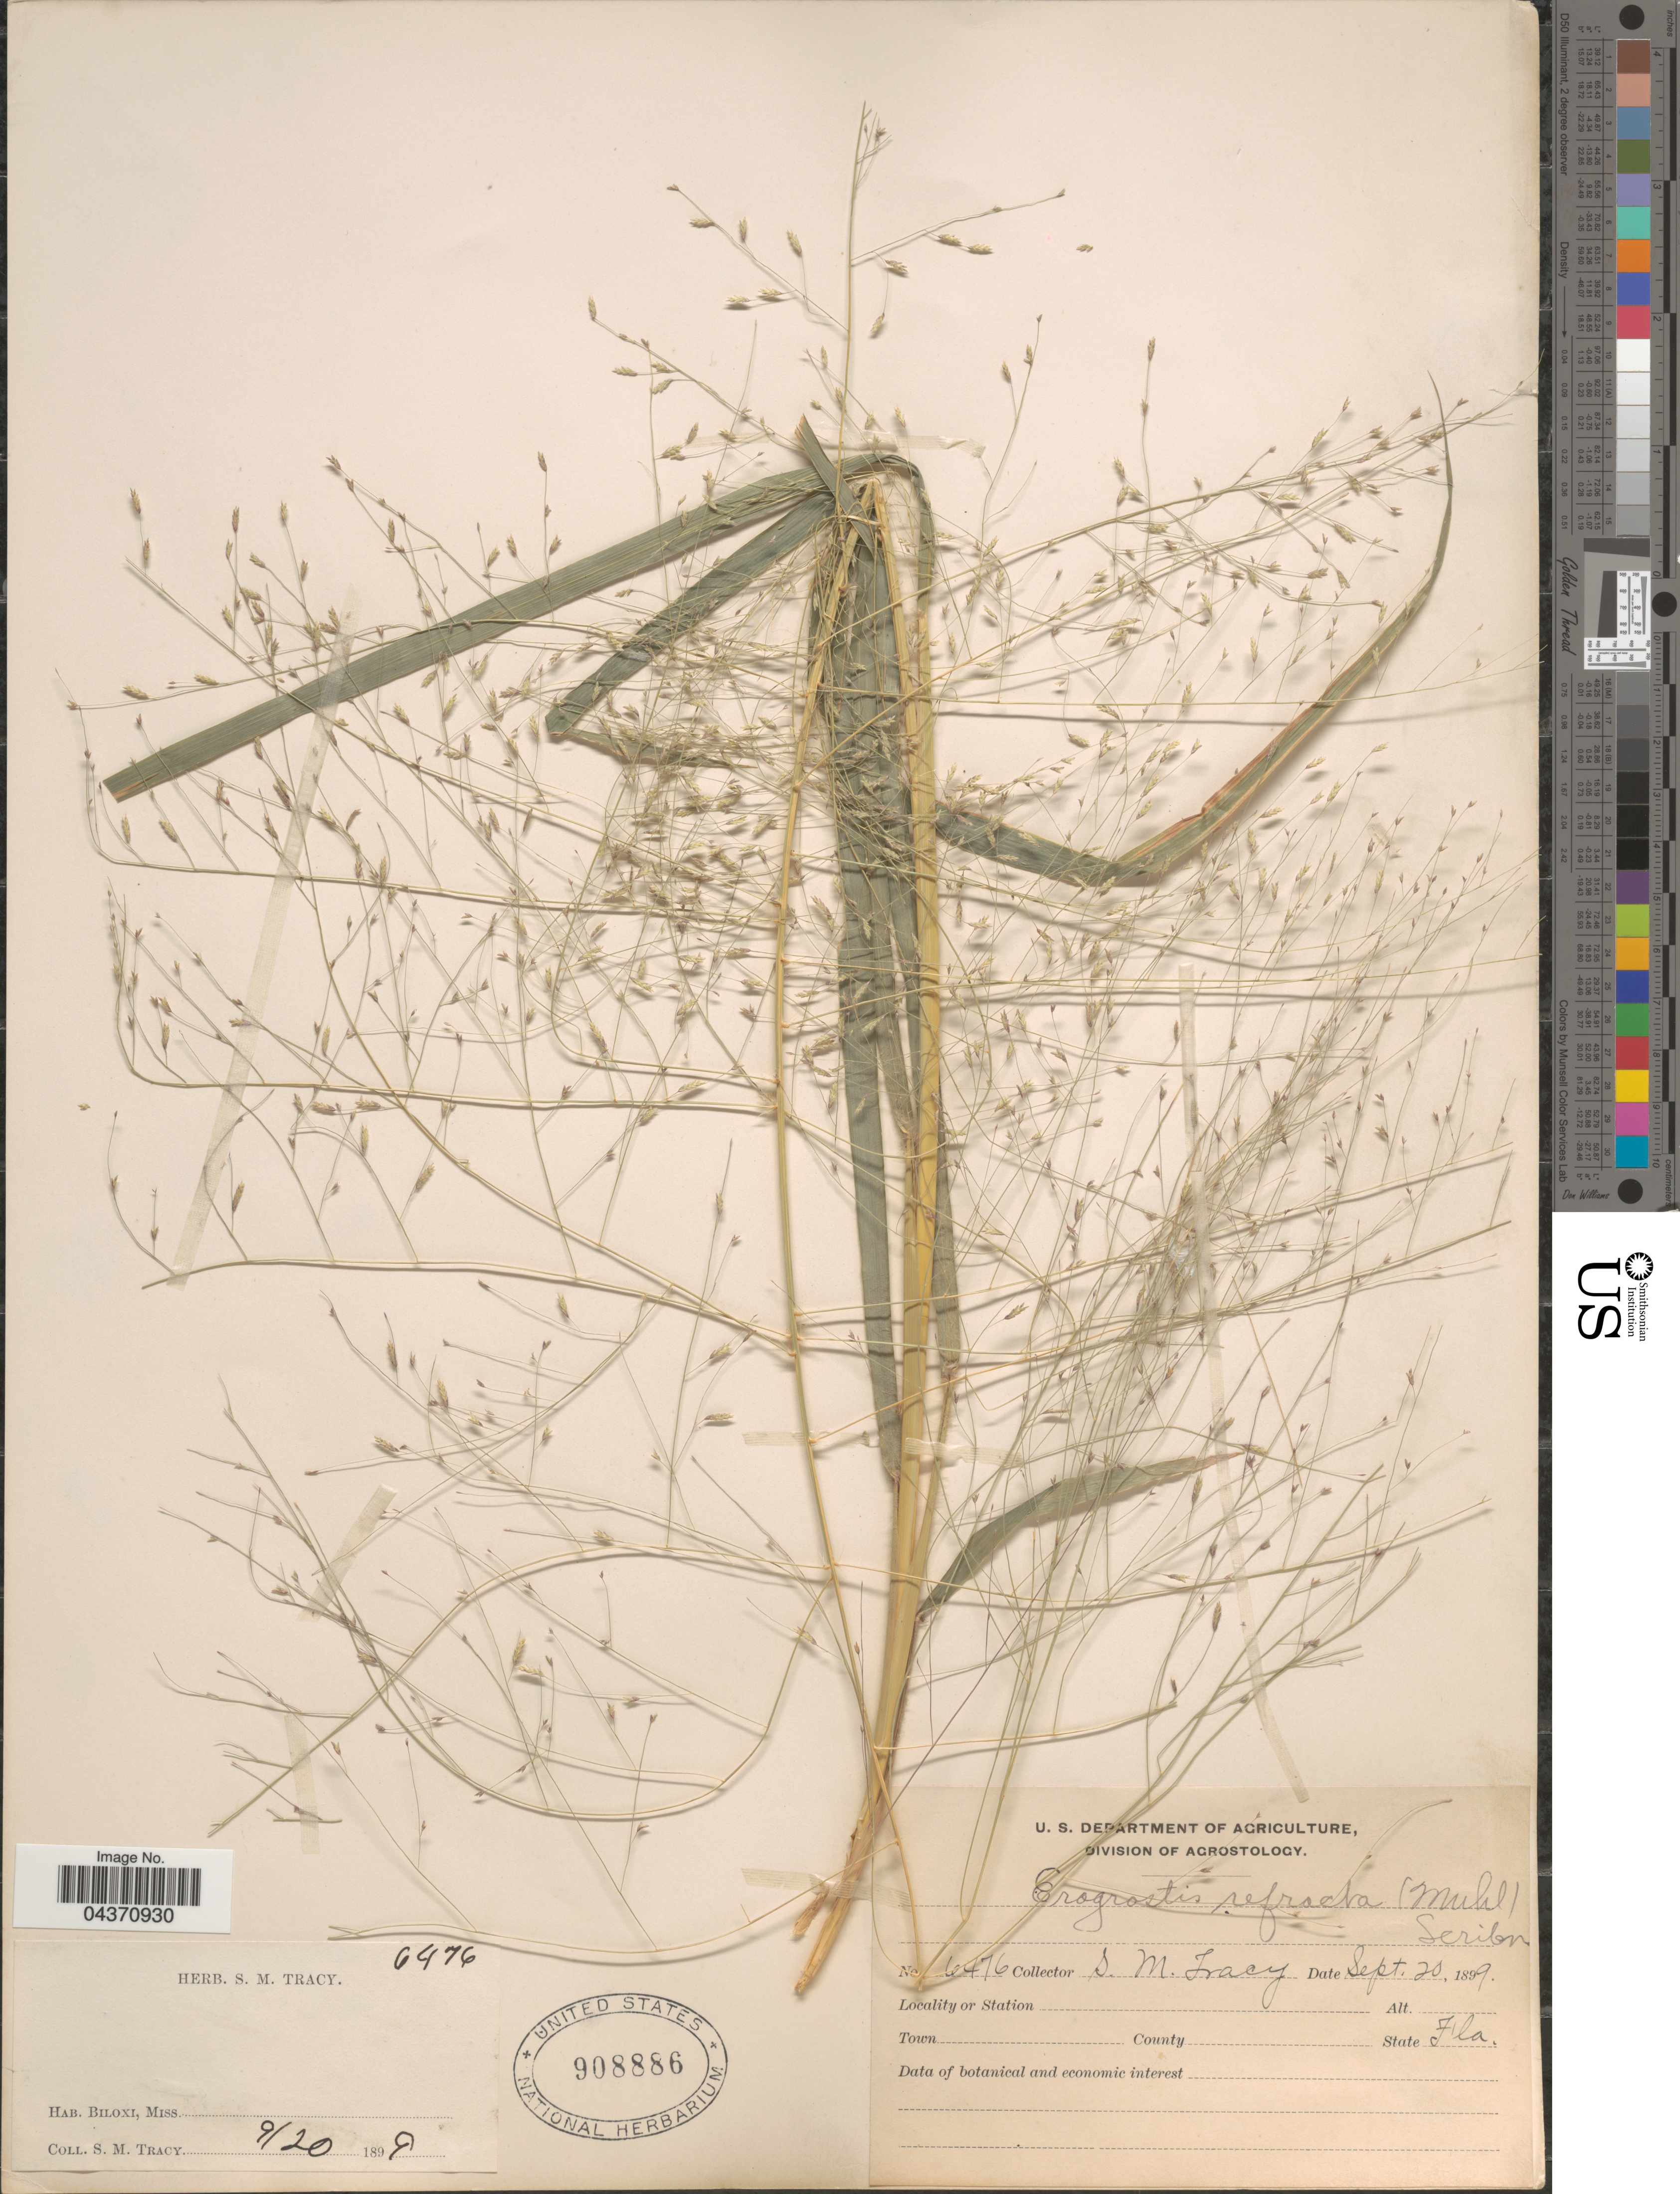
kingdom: Plantae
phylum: Tracheophyta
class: Liliopsida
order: Poales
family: Poaceae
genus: Eragrostis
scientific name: Eragrostis refracta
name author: (Muhl.) Scribn.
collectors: S. M. Tracy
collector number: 6476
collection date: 1899-09-20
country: United States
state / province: Mississippi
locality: Biloxi.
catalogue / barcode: US 908886